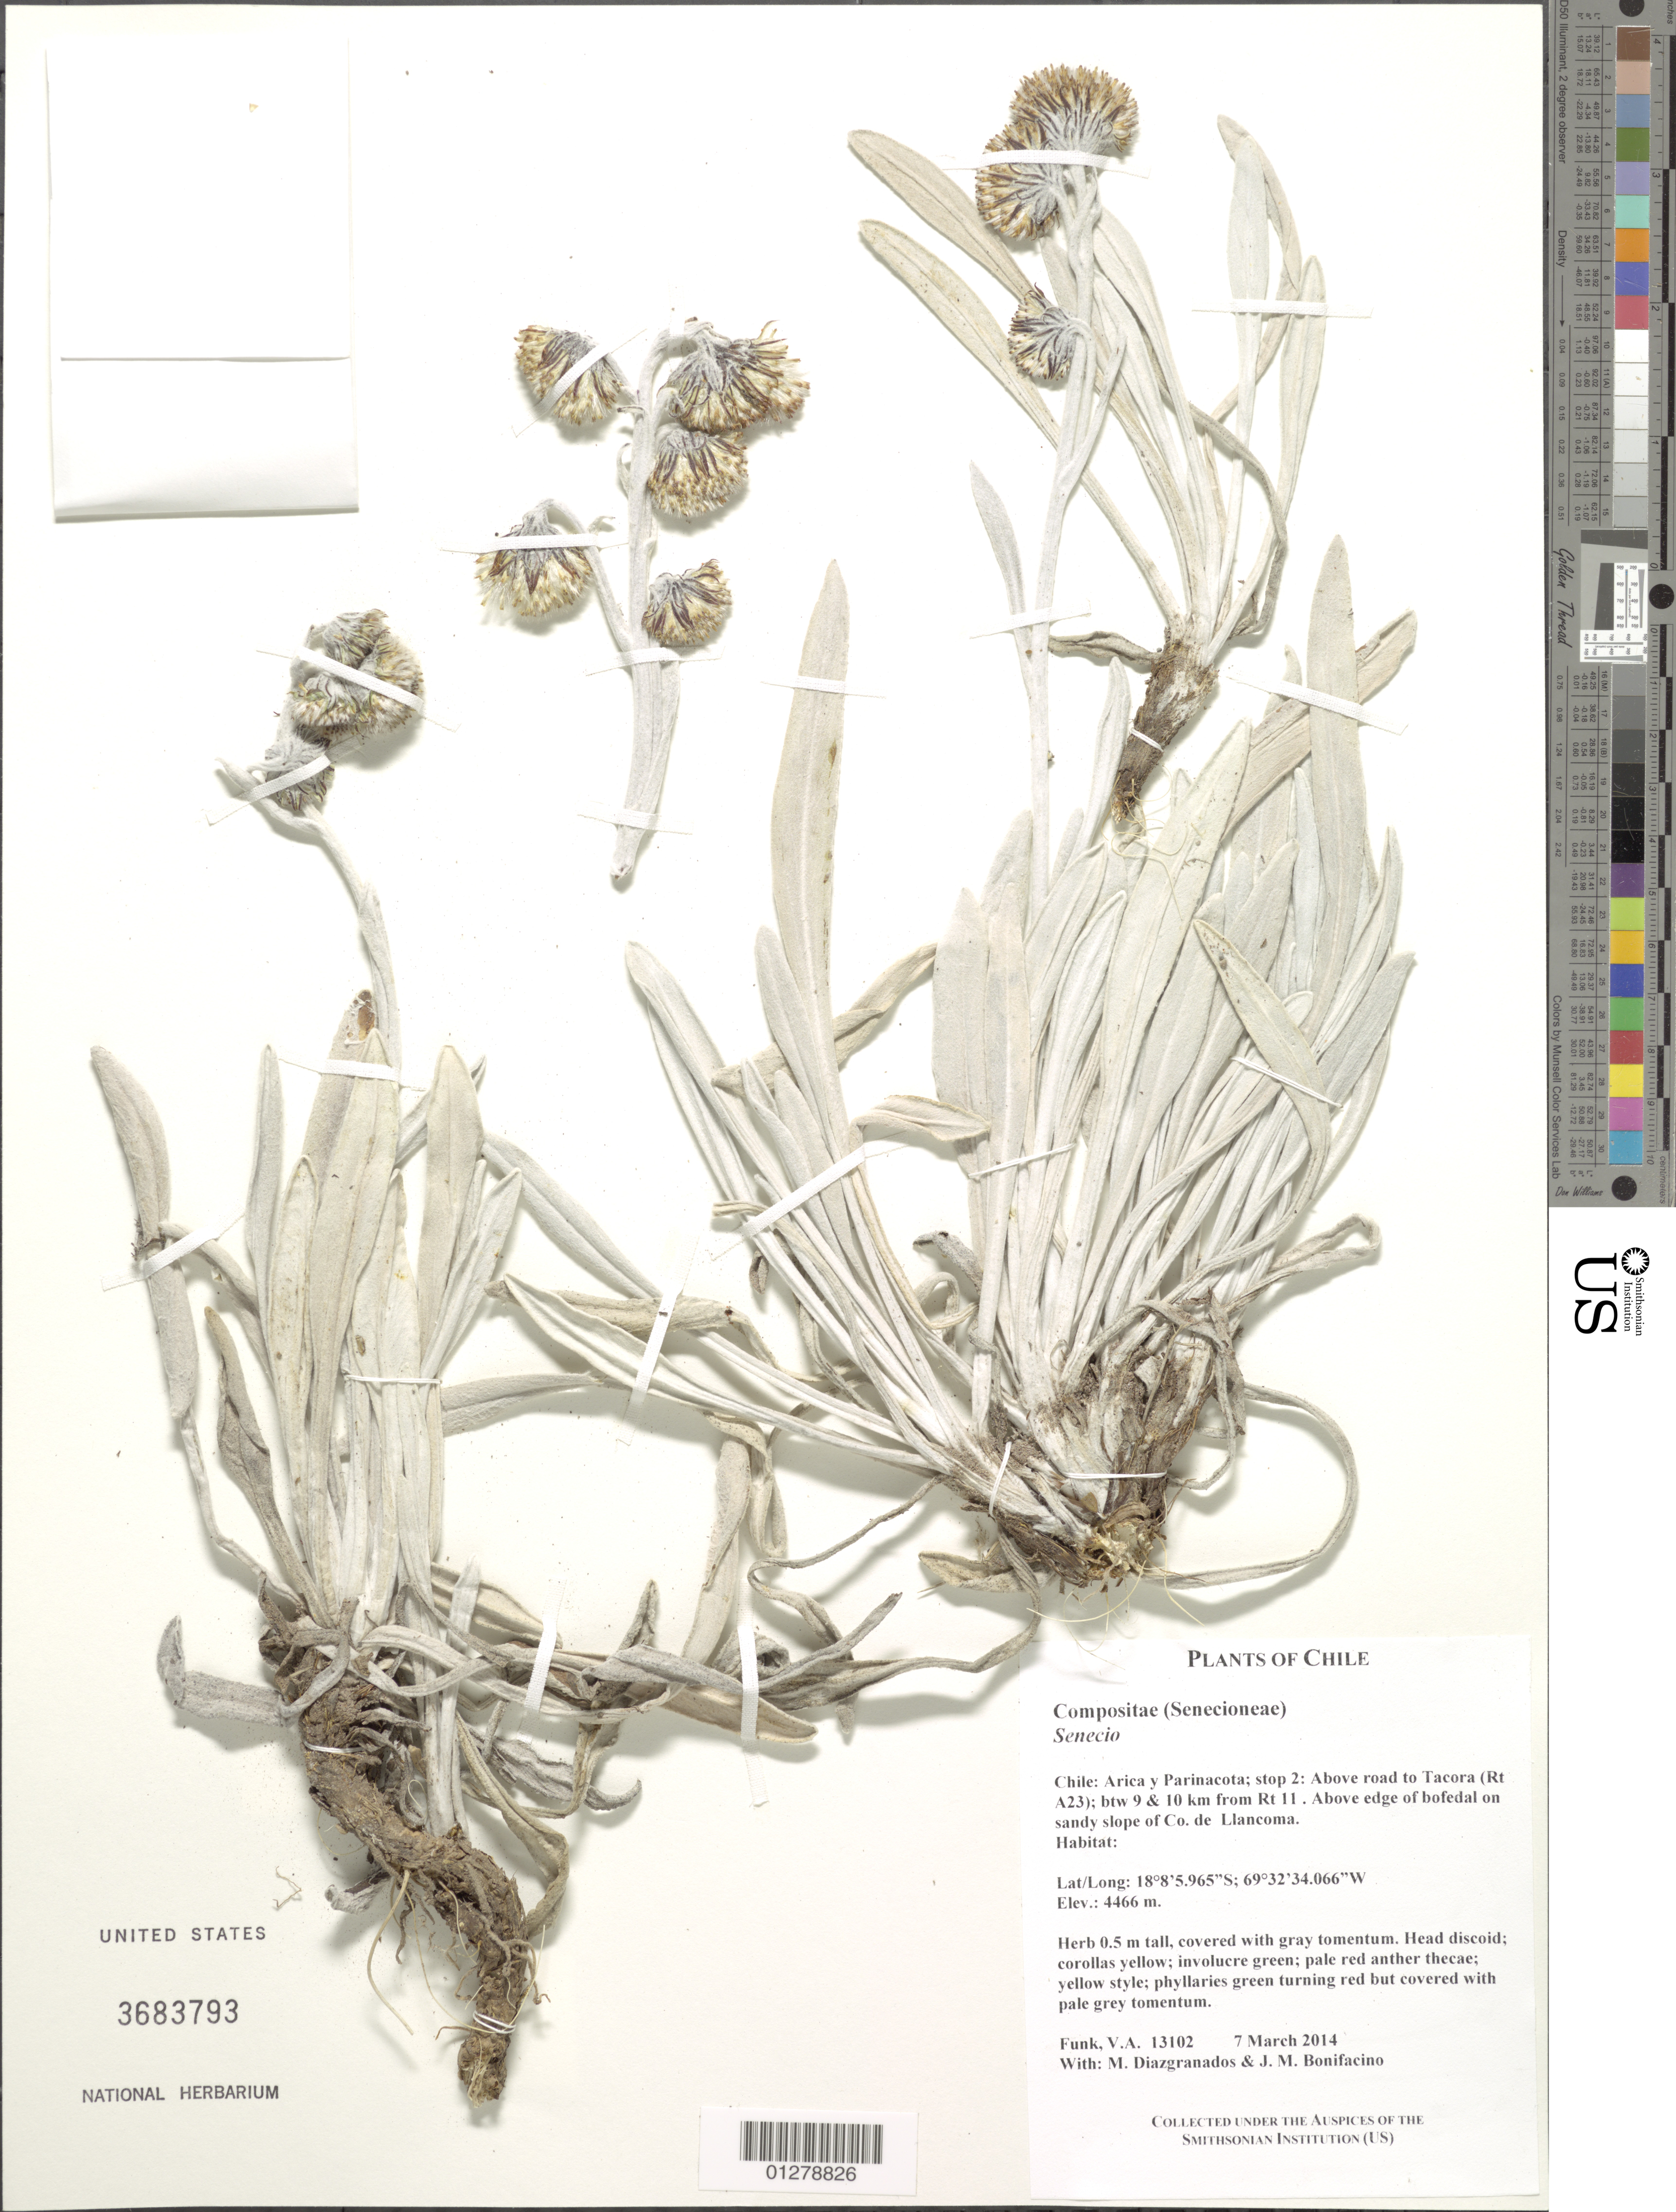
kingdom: Plantae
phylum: Tracheophyta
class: Magnoliopsida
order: Asterales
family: Asteraceae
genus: Senecio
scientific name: Senecio keshua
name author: Cabrera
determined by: Calvo, Joel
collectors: V. Funk, M. Diazgranados C. & M. Bonifacino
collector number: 13102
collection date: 2014-03-07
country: Chile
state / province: Arica y Parinacota (XV)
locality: Above road to Tacora (Rt A23); btw 9 & 10 km from Rt 11. Above edge of bofedal on sandy slope of Cerro Llancoma.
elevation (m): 4466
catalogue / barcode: US 3683793